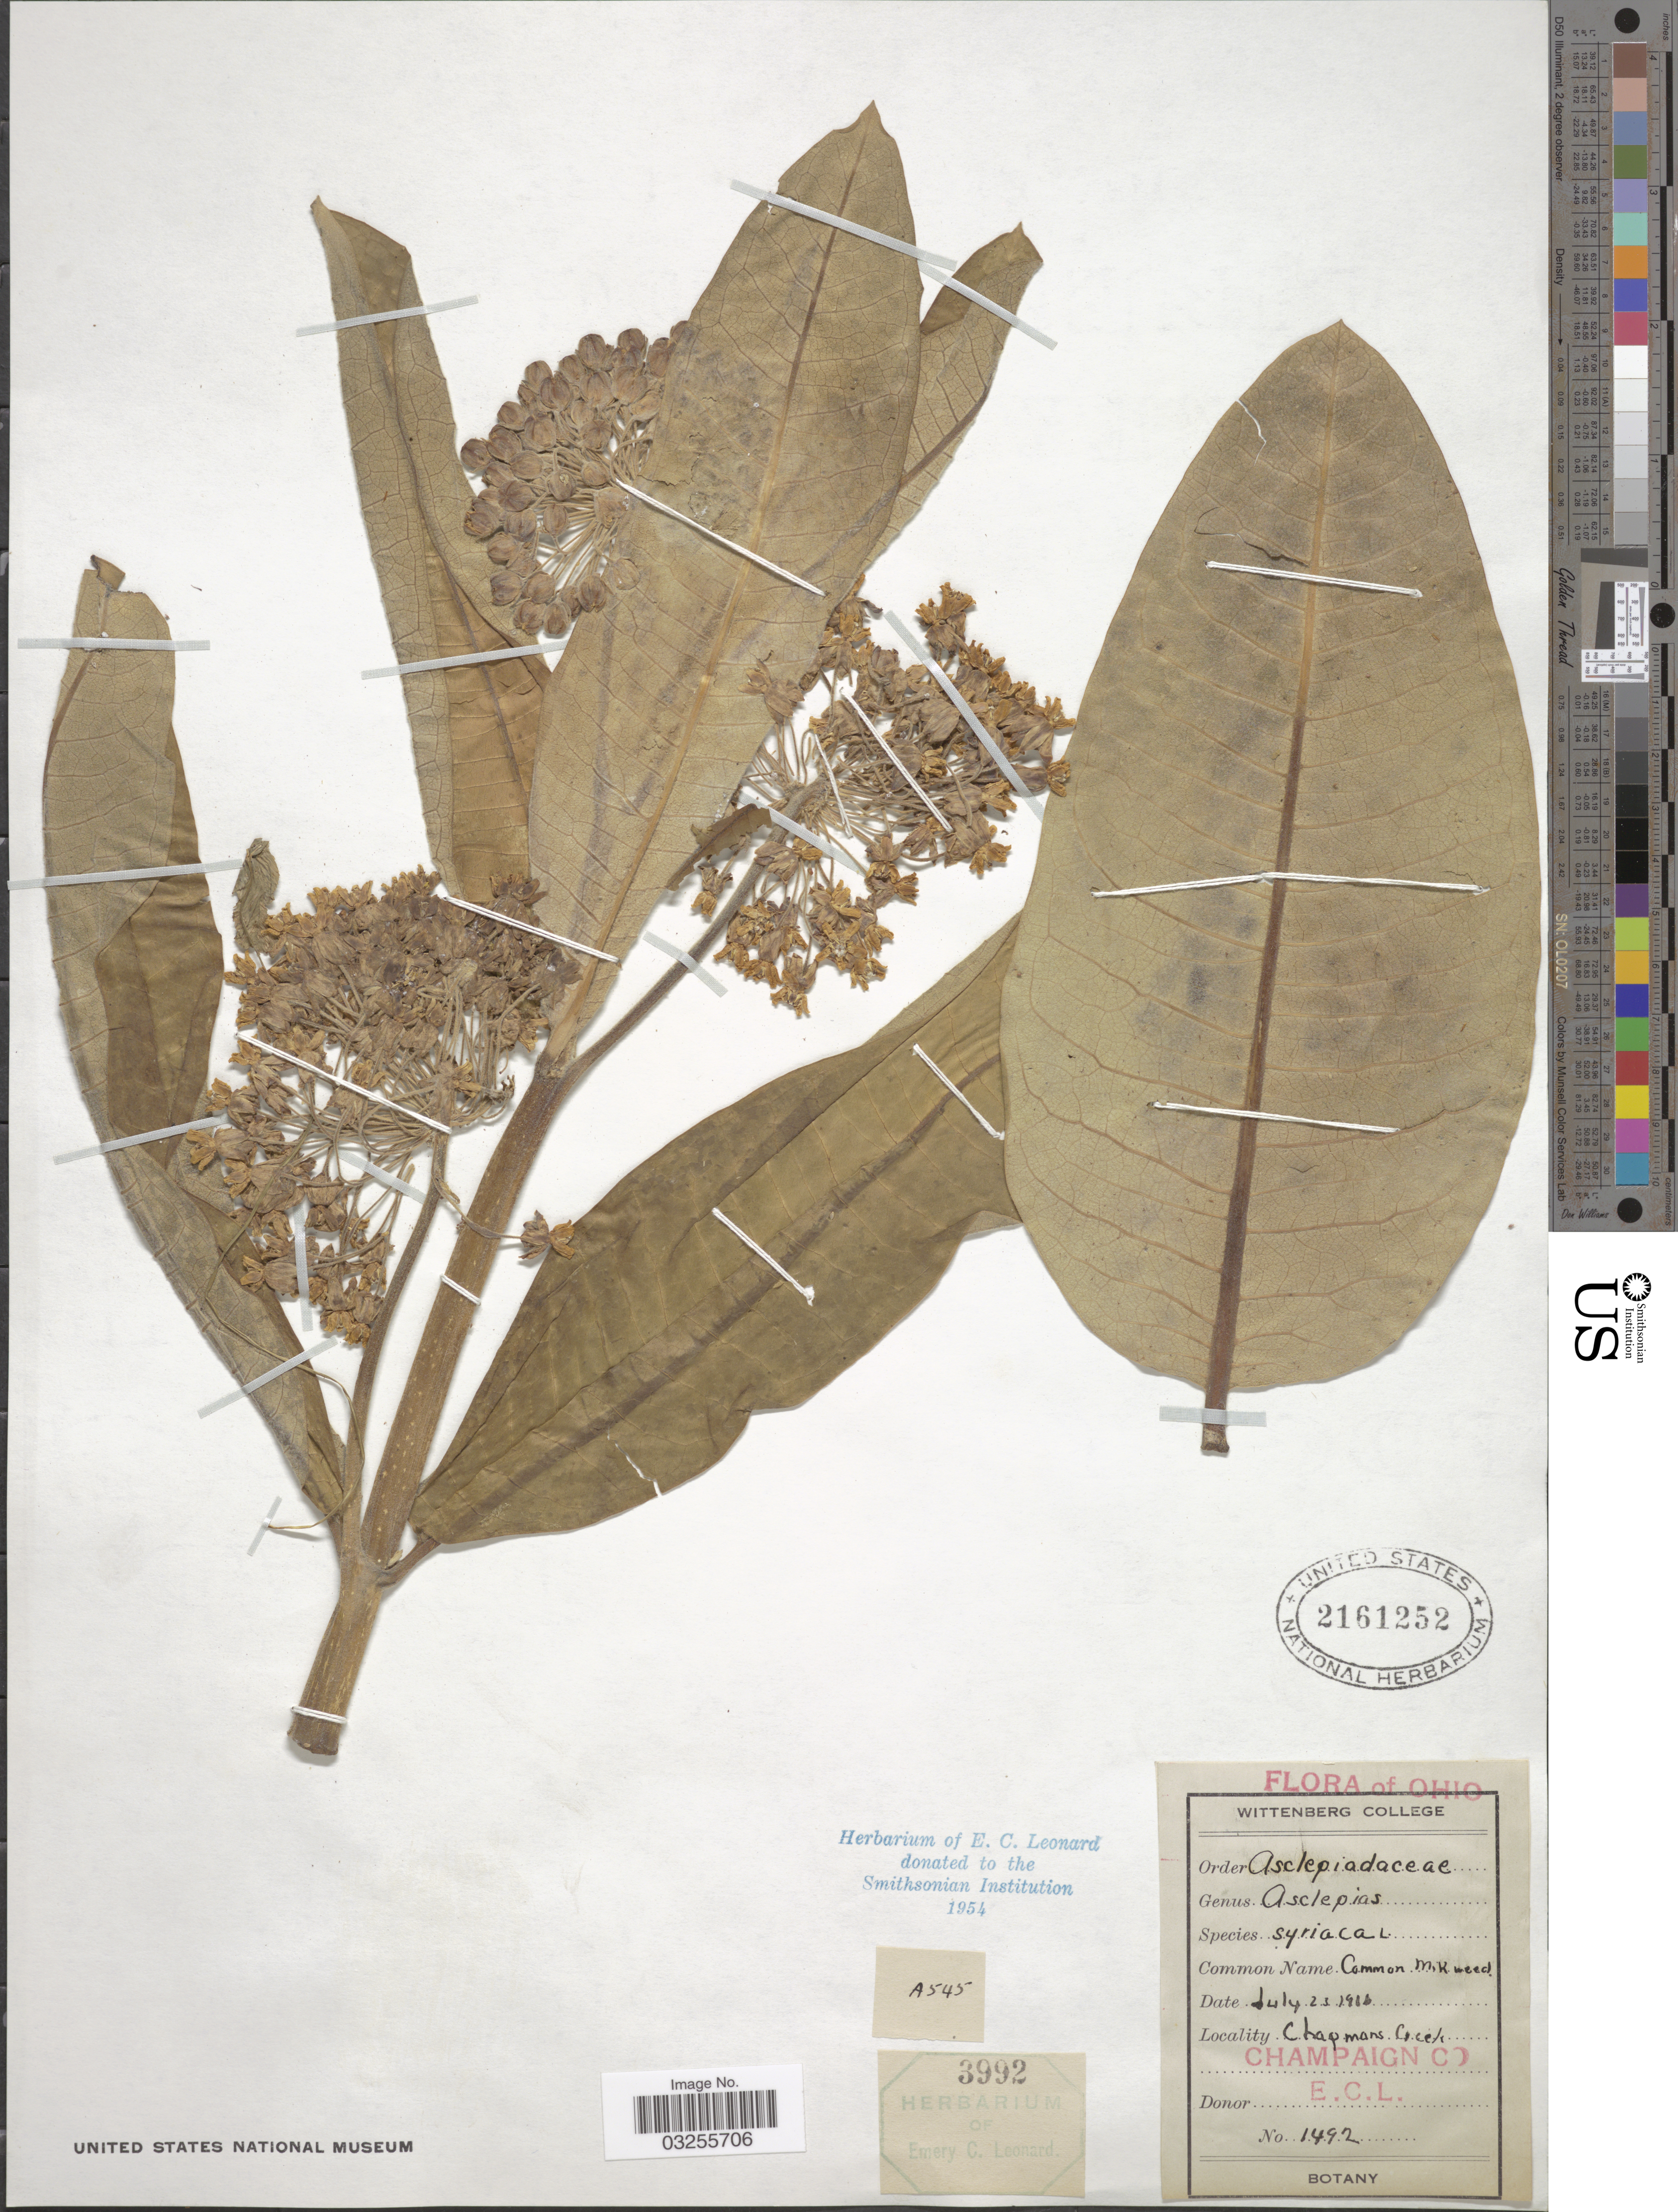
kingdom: Plantae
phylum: Tracheophyta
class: Magnoliopsida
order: Gentianales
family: Apocynaceae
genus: Asclepias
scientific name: Asclepias syriaca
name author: L.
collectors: E. C. Leonard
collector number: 1492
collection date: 1916-07-23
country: United States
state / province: Ohio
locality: Chapmans Creek. Champaign Co.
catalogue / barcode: US 2161252